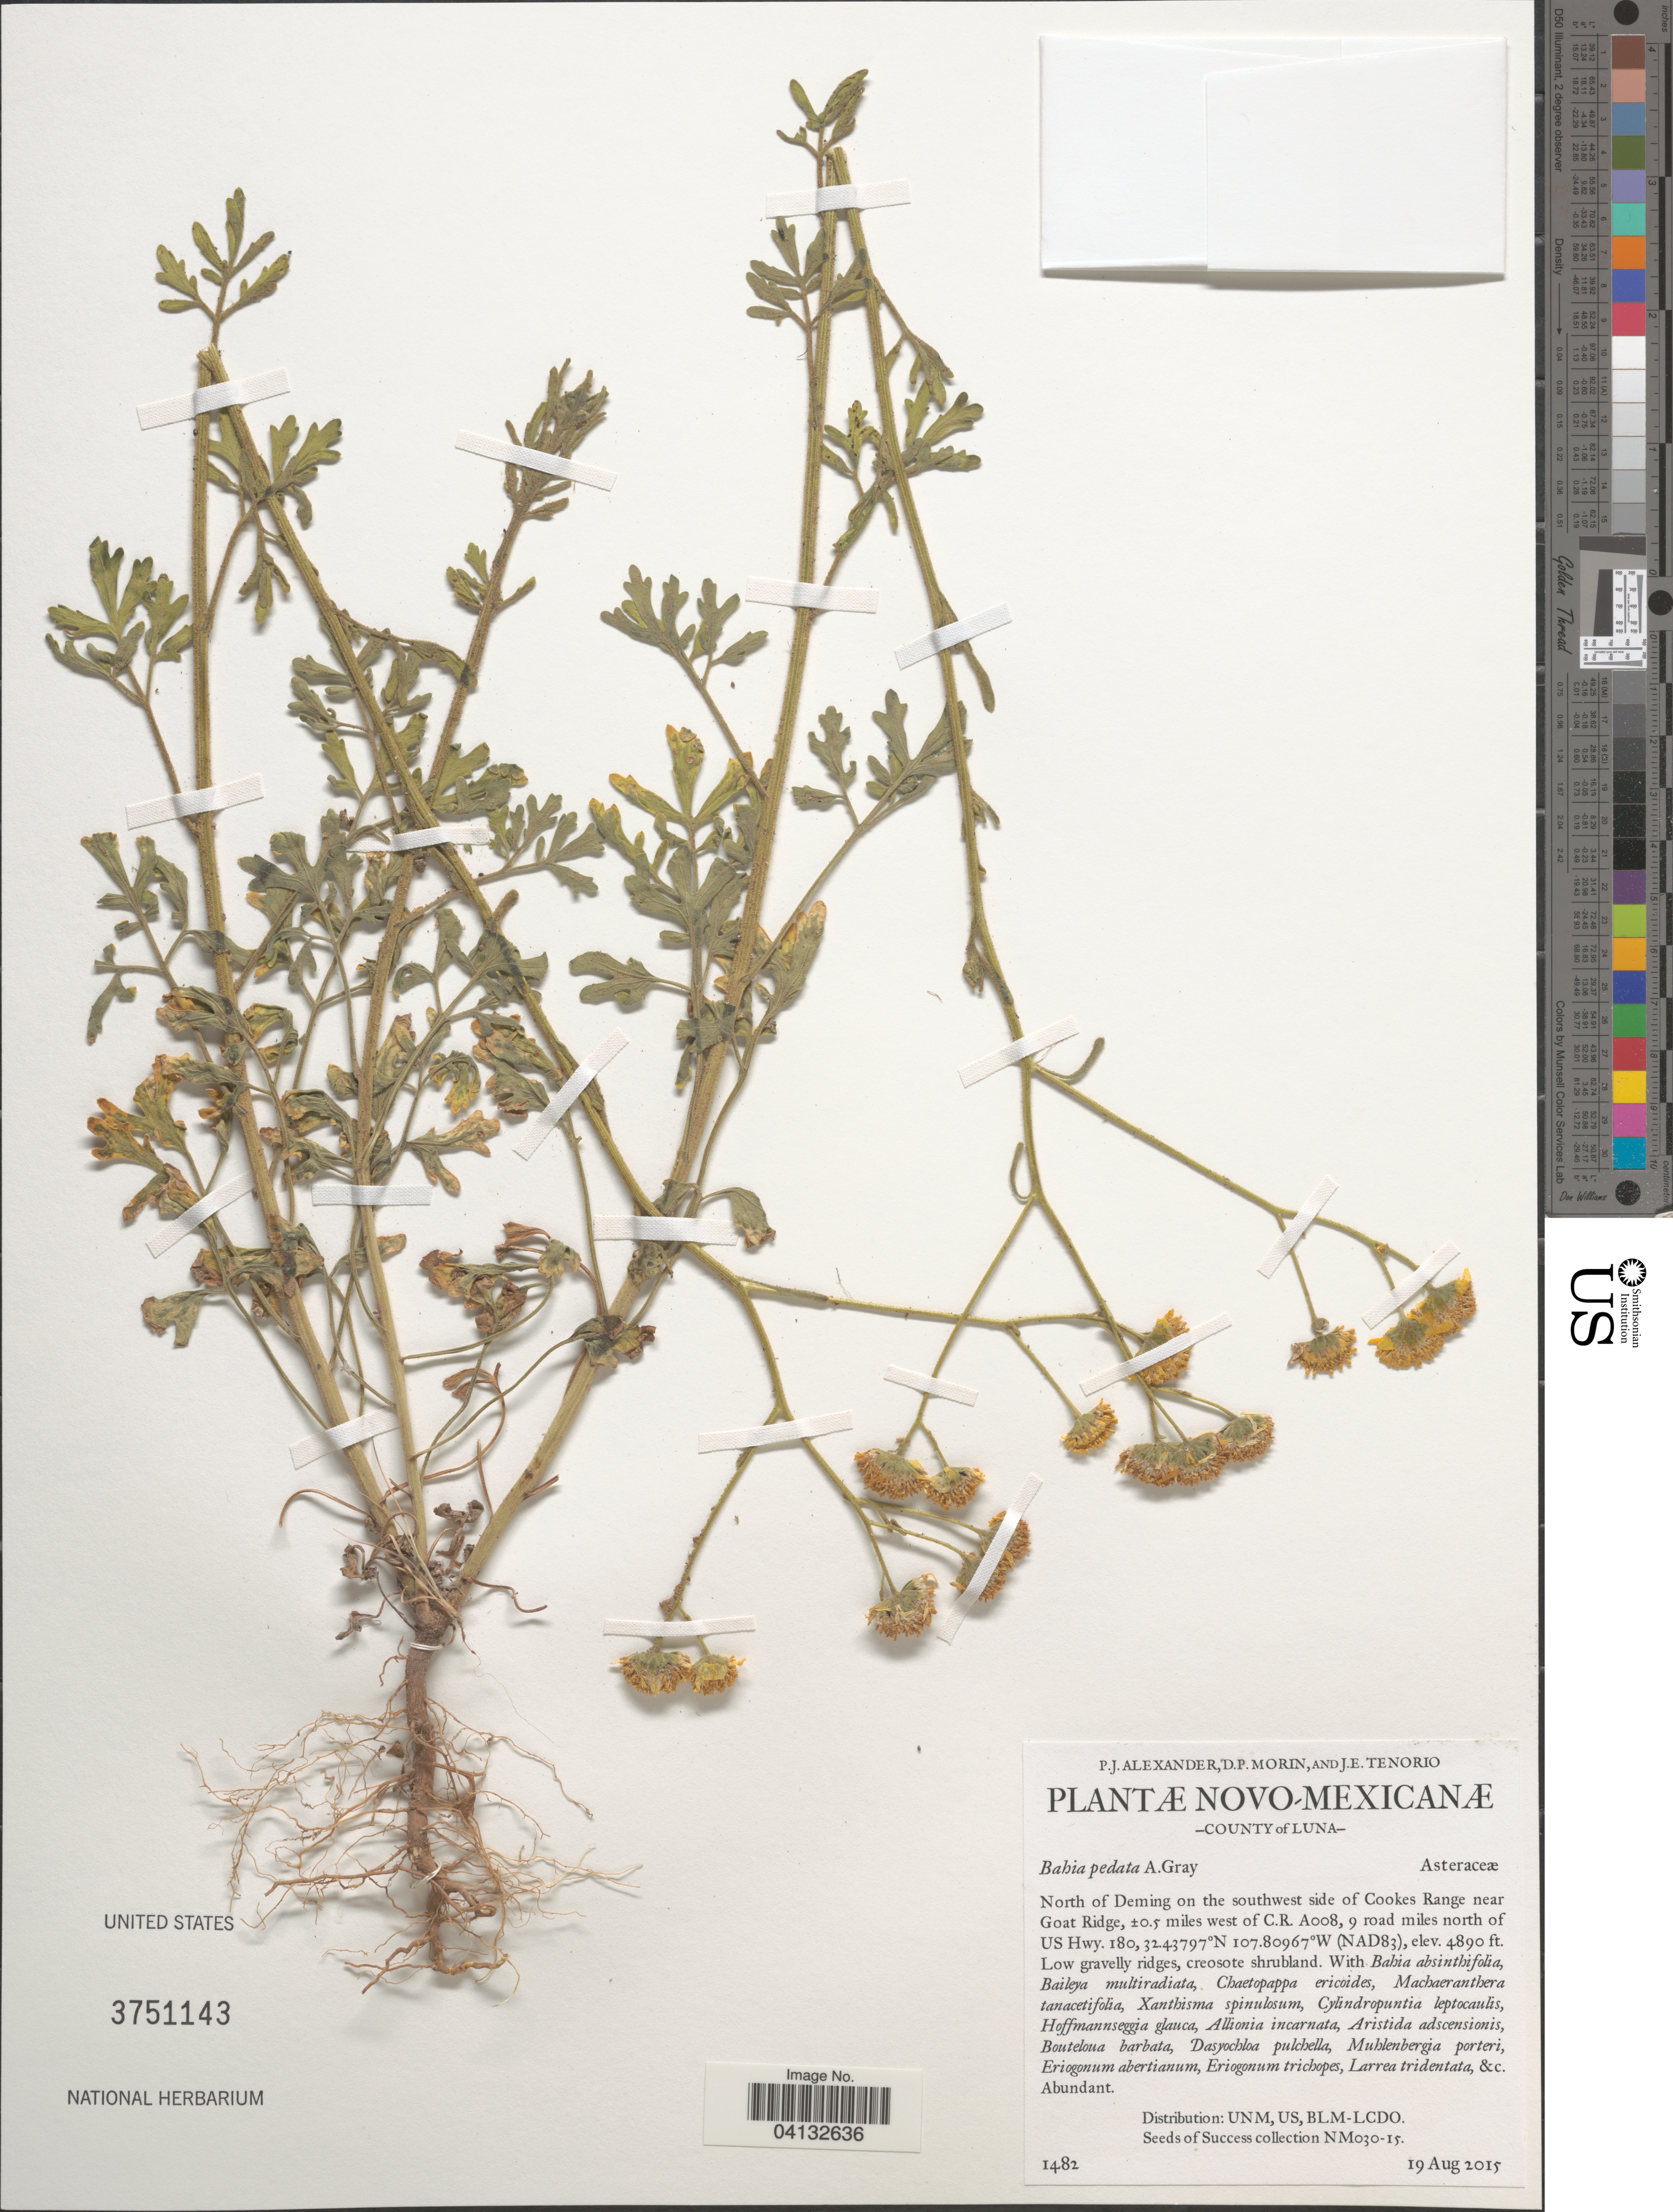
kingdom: Plantae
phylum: Tracheophyta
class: Magnoliopsida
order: Asterales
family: Asteraceae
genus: Bahia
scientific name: Bahia pedata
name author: A. Gray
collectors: P. Alexander, D. Morin & J. Tenorio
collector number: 1482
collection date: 2015-08-19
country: United States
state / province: New Mexico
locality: County of Luna. North of Deming on the southwest side of Cookes Range near Goat Ridge, ±0.5 miles west of C.R. A008, 9 road miles north of US Hwy. 180.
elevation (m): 1490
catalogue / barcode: US 3751143